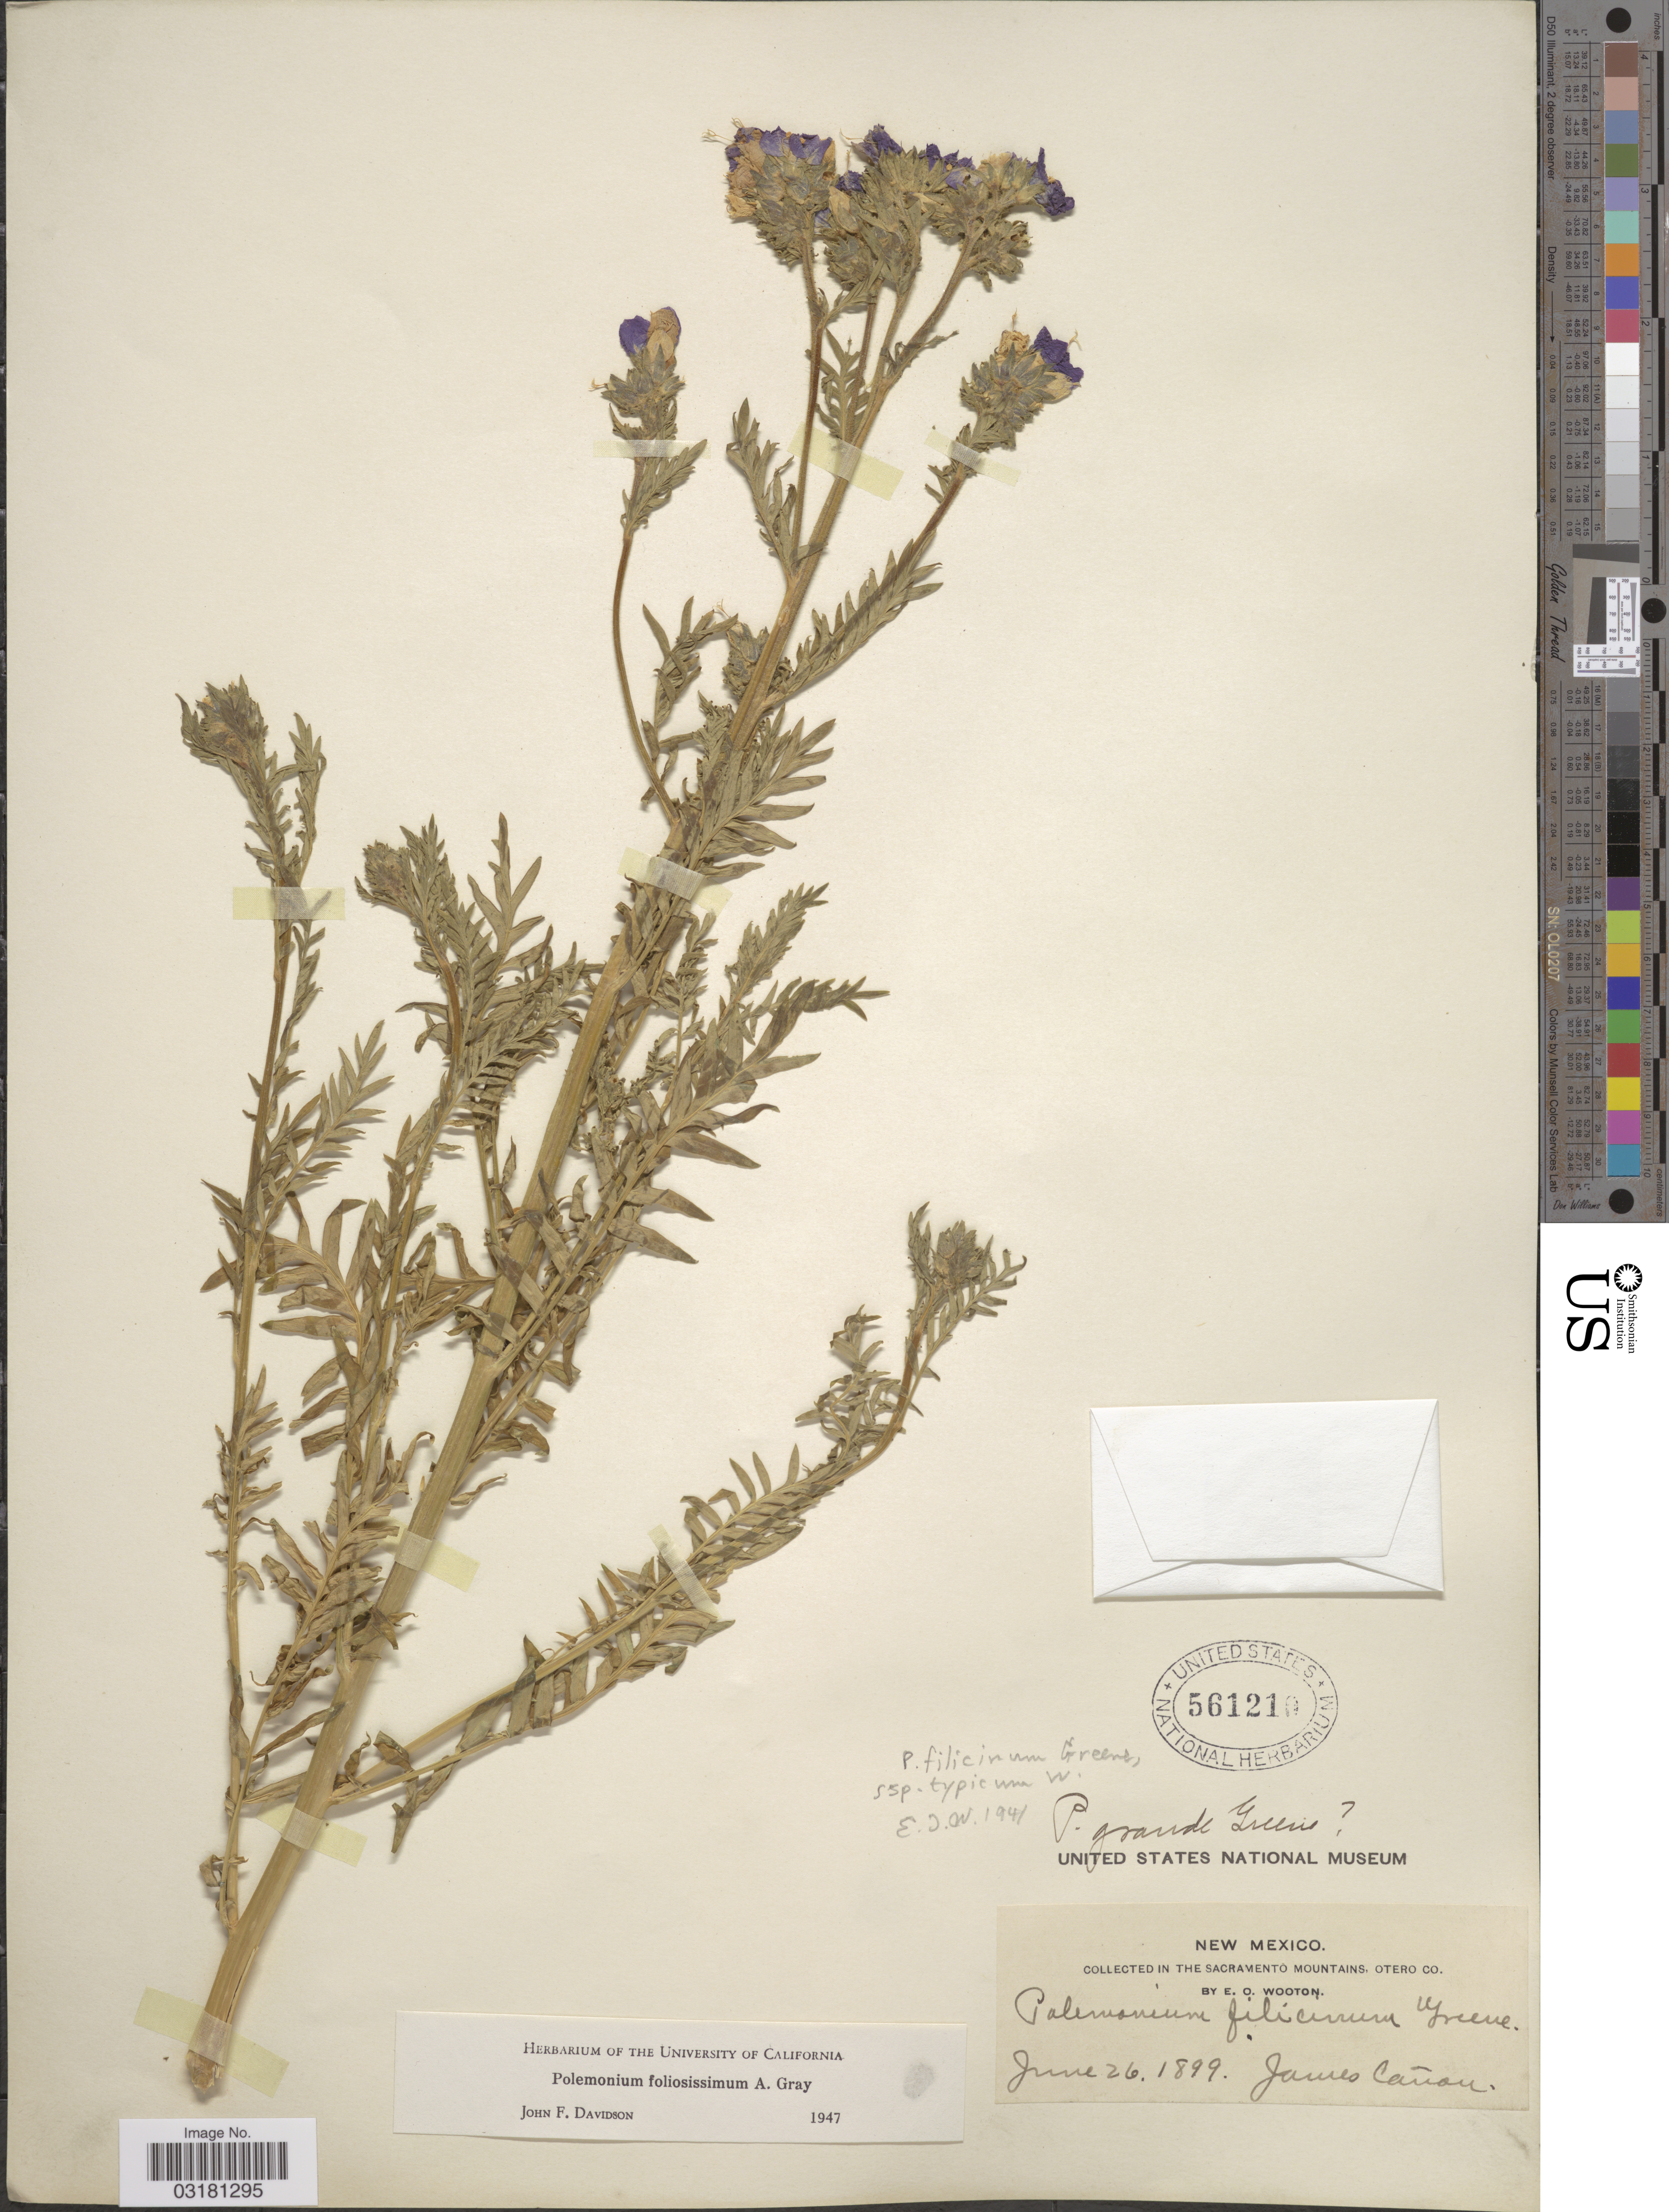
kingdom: Plantae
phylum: Tracheophyta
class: Magnoliopsida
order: Ericales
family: Polemoniaceae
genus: Polemonium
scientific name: Polemonium foliosissimum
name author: A. Gray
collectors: E. O. Wooton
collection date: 1899-06-26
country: United States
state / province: New Mexico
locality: Sacramento Mountains, Otero Co. James Cañon.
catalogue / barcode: US 561210